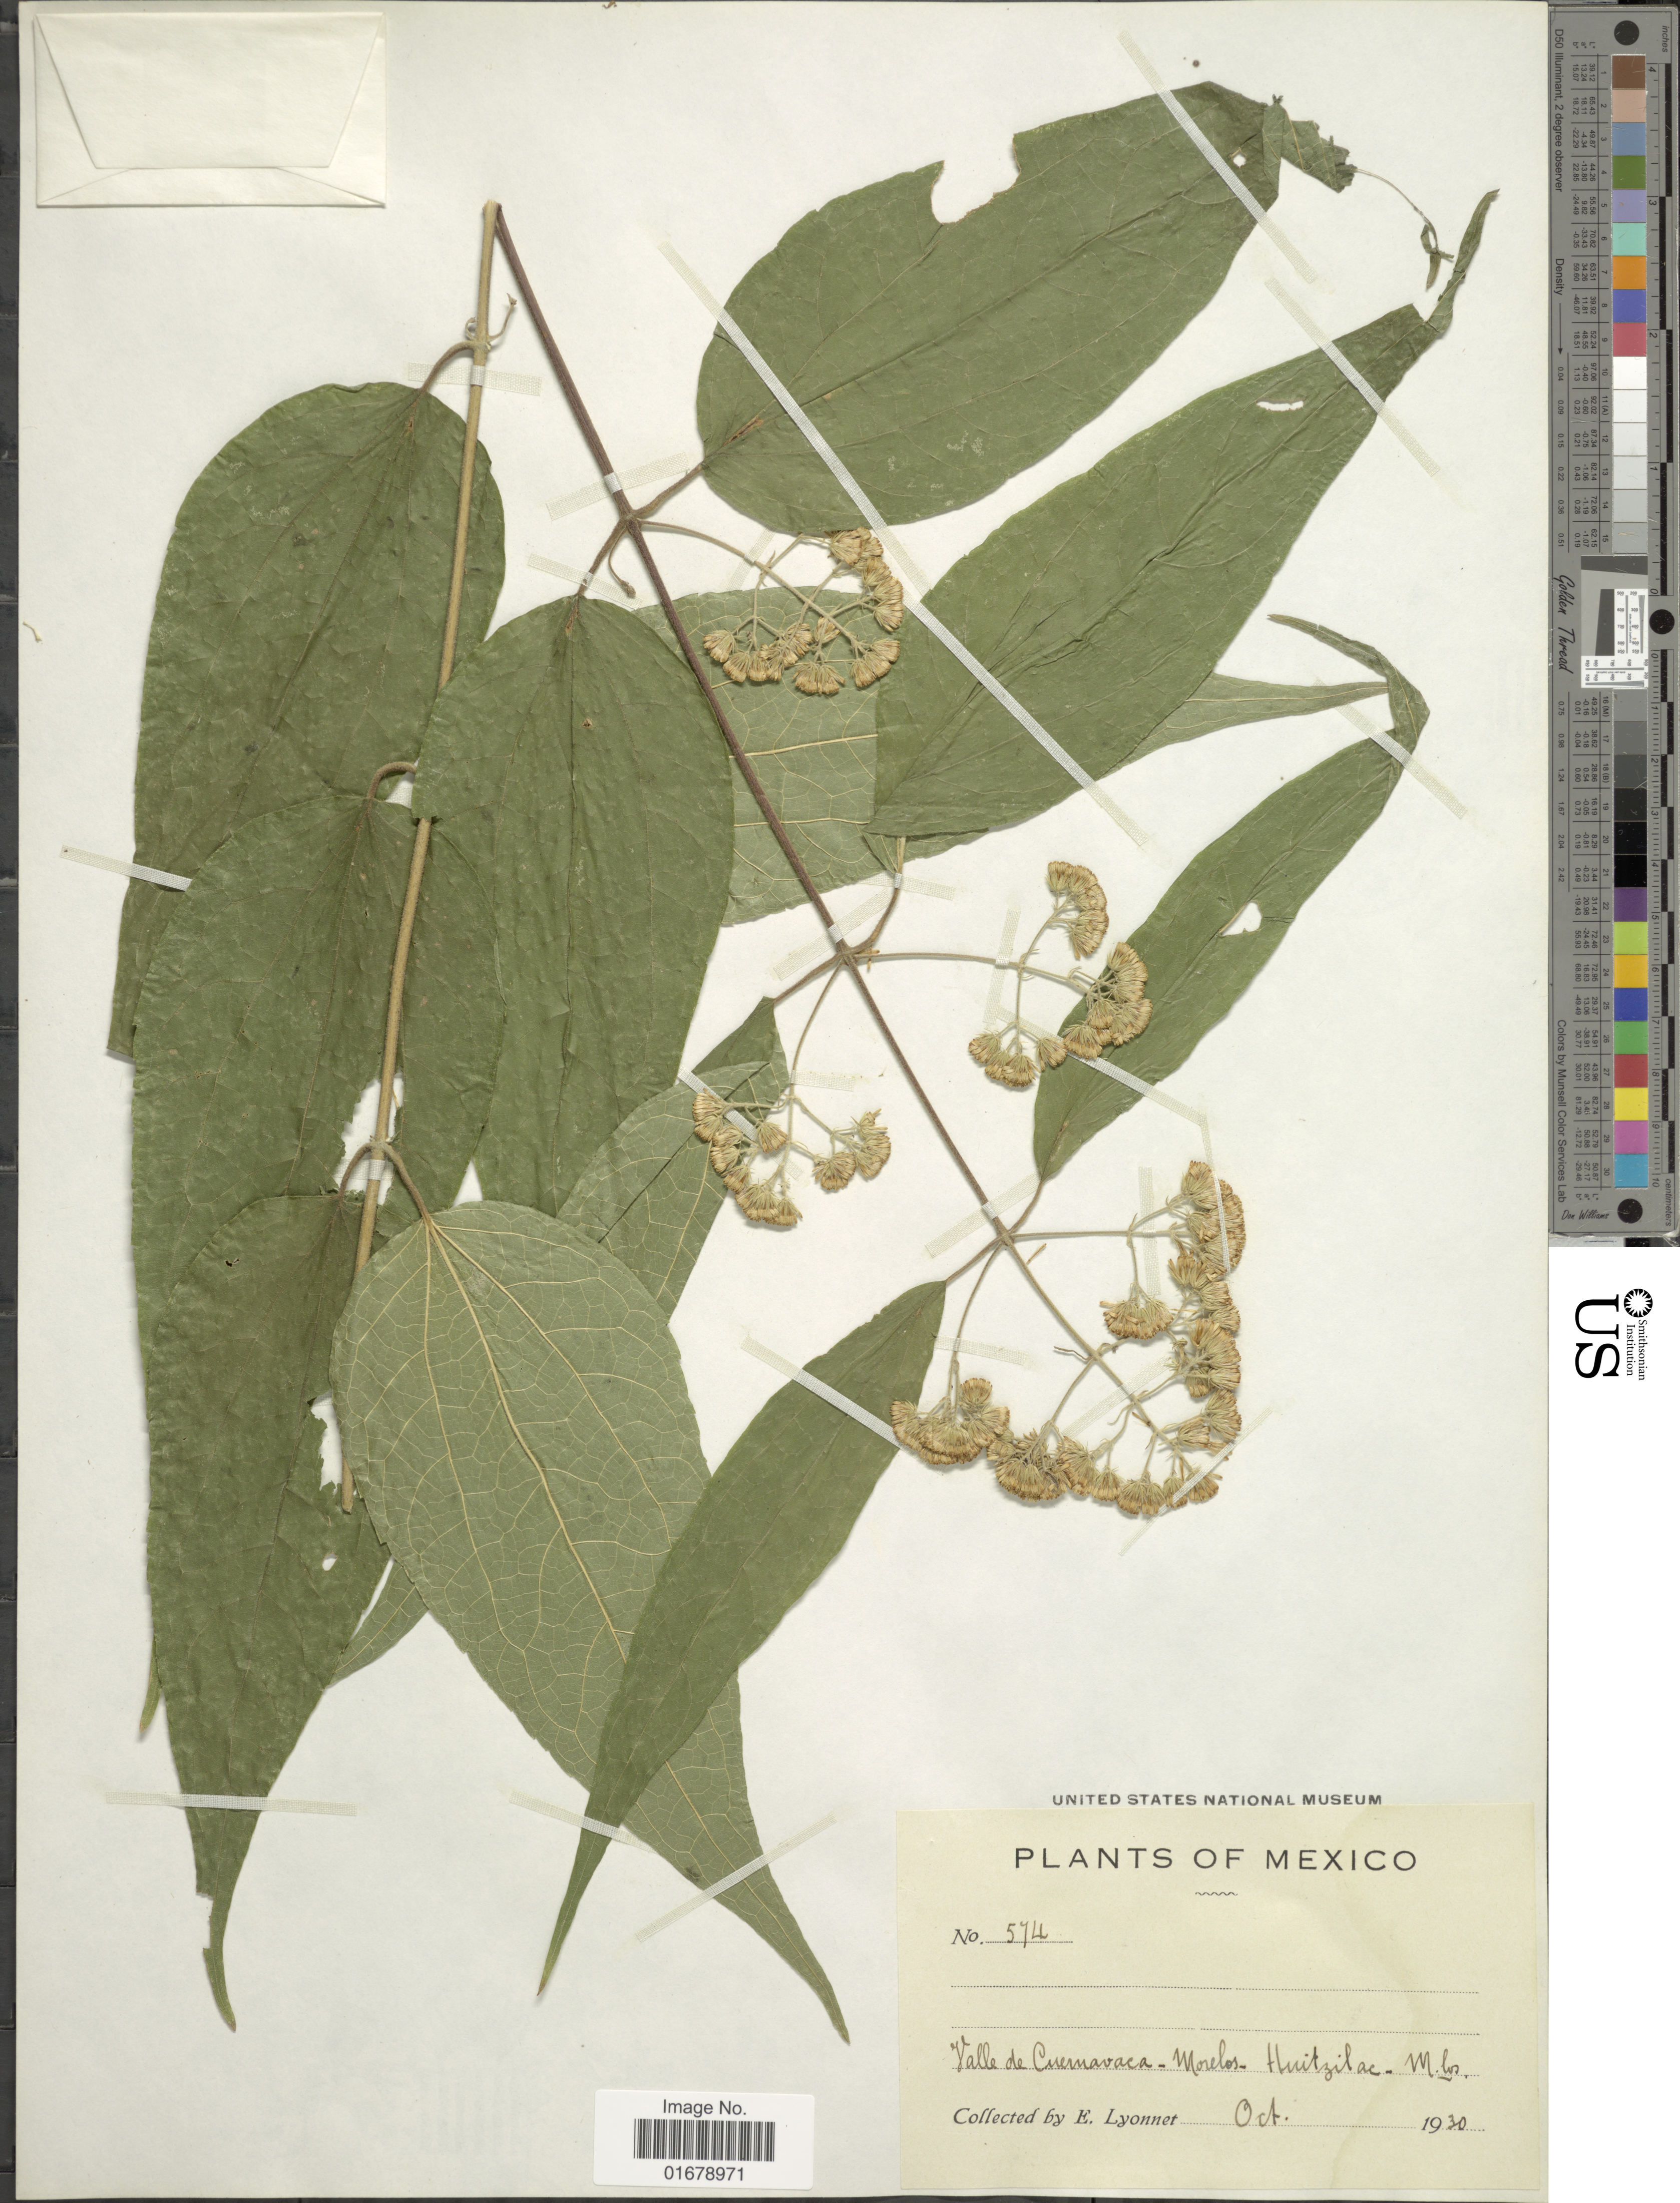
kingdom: Plantae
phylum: Tracheophyta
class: Magnoliopsida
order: Asterales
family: Asteraceae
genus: Piptothrix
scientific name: Piptothrix areolaris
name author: (DC.) R.M. King & H. Rob.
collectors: E. Lyonnet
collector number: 574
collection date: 1930-10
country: Mexico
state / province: Morelos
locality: Mexico. Valle de Cuernavaca - Morelos- Huitzilac, Mlos